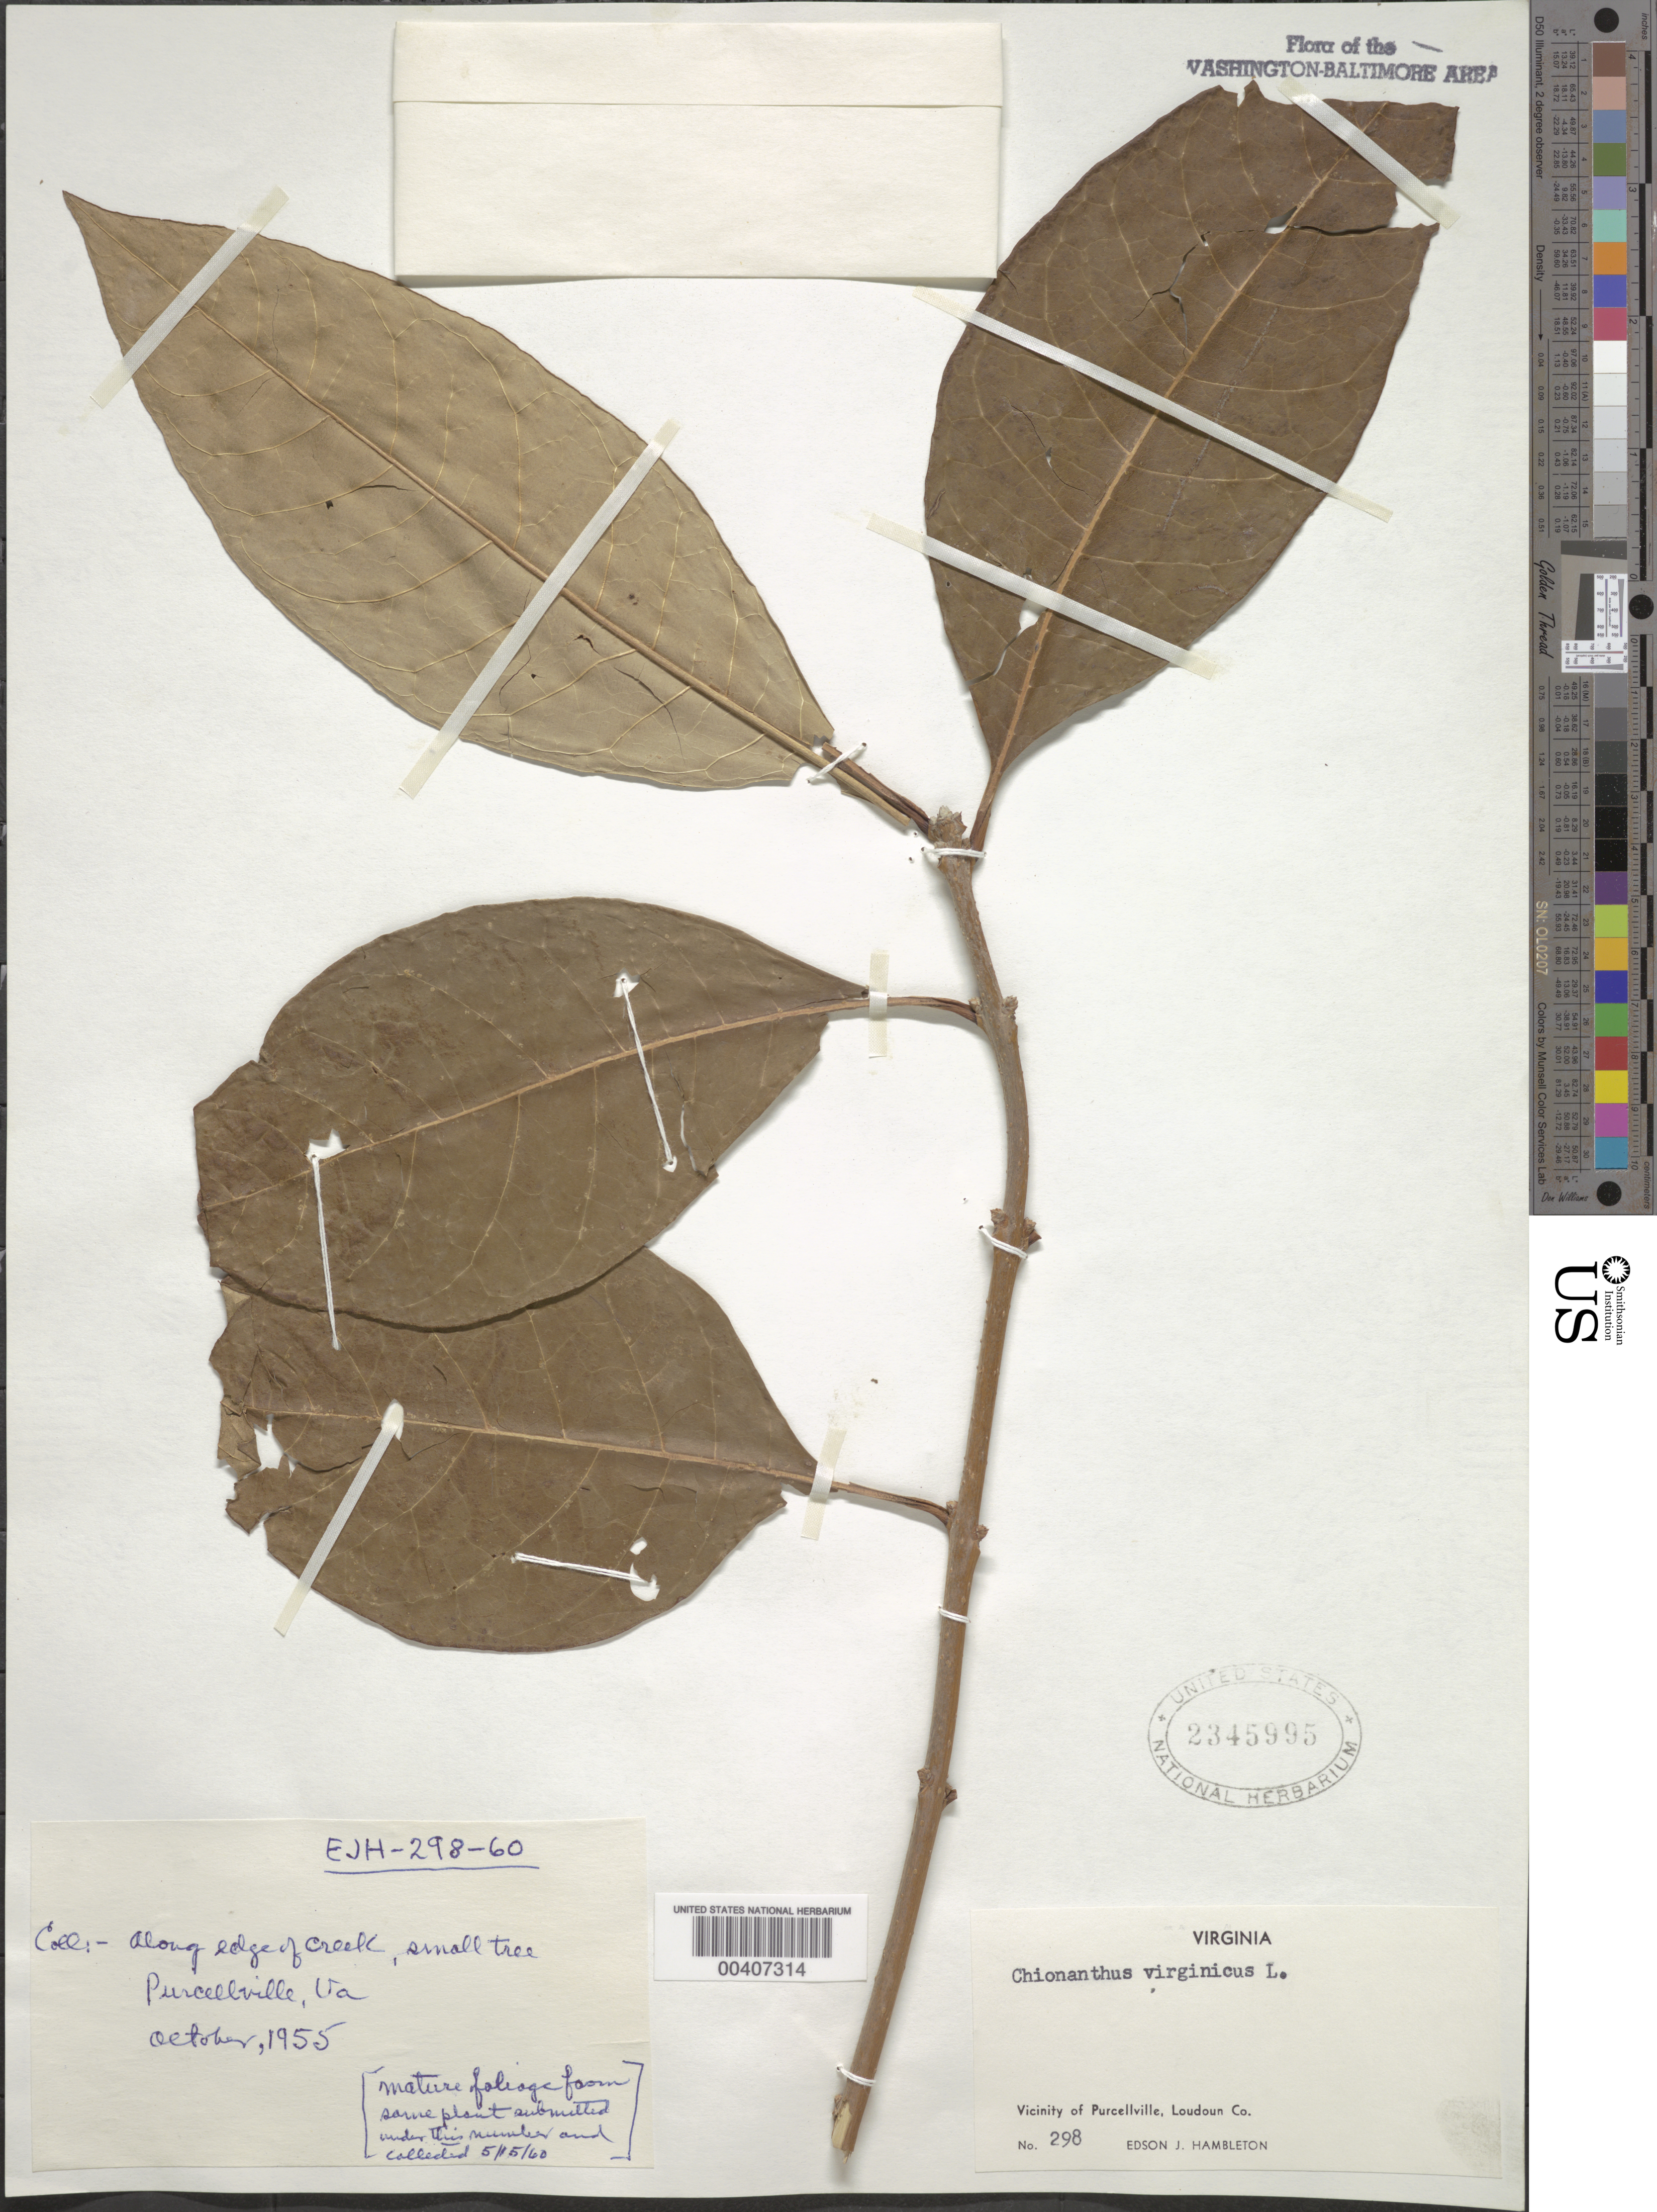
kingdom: Plantae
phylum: Tracheophyta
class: Magnoliopsida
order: Lamiales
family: Oleaceae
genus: Chionanthus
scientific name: Chionanthus virginicus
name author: L.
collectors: E. Hambleton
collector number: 298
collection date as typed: Oct 1955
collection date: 1955-10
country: United States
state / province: Virginia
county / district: Loudoun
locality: Purcellville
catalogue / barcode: US 2345995